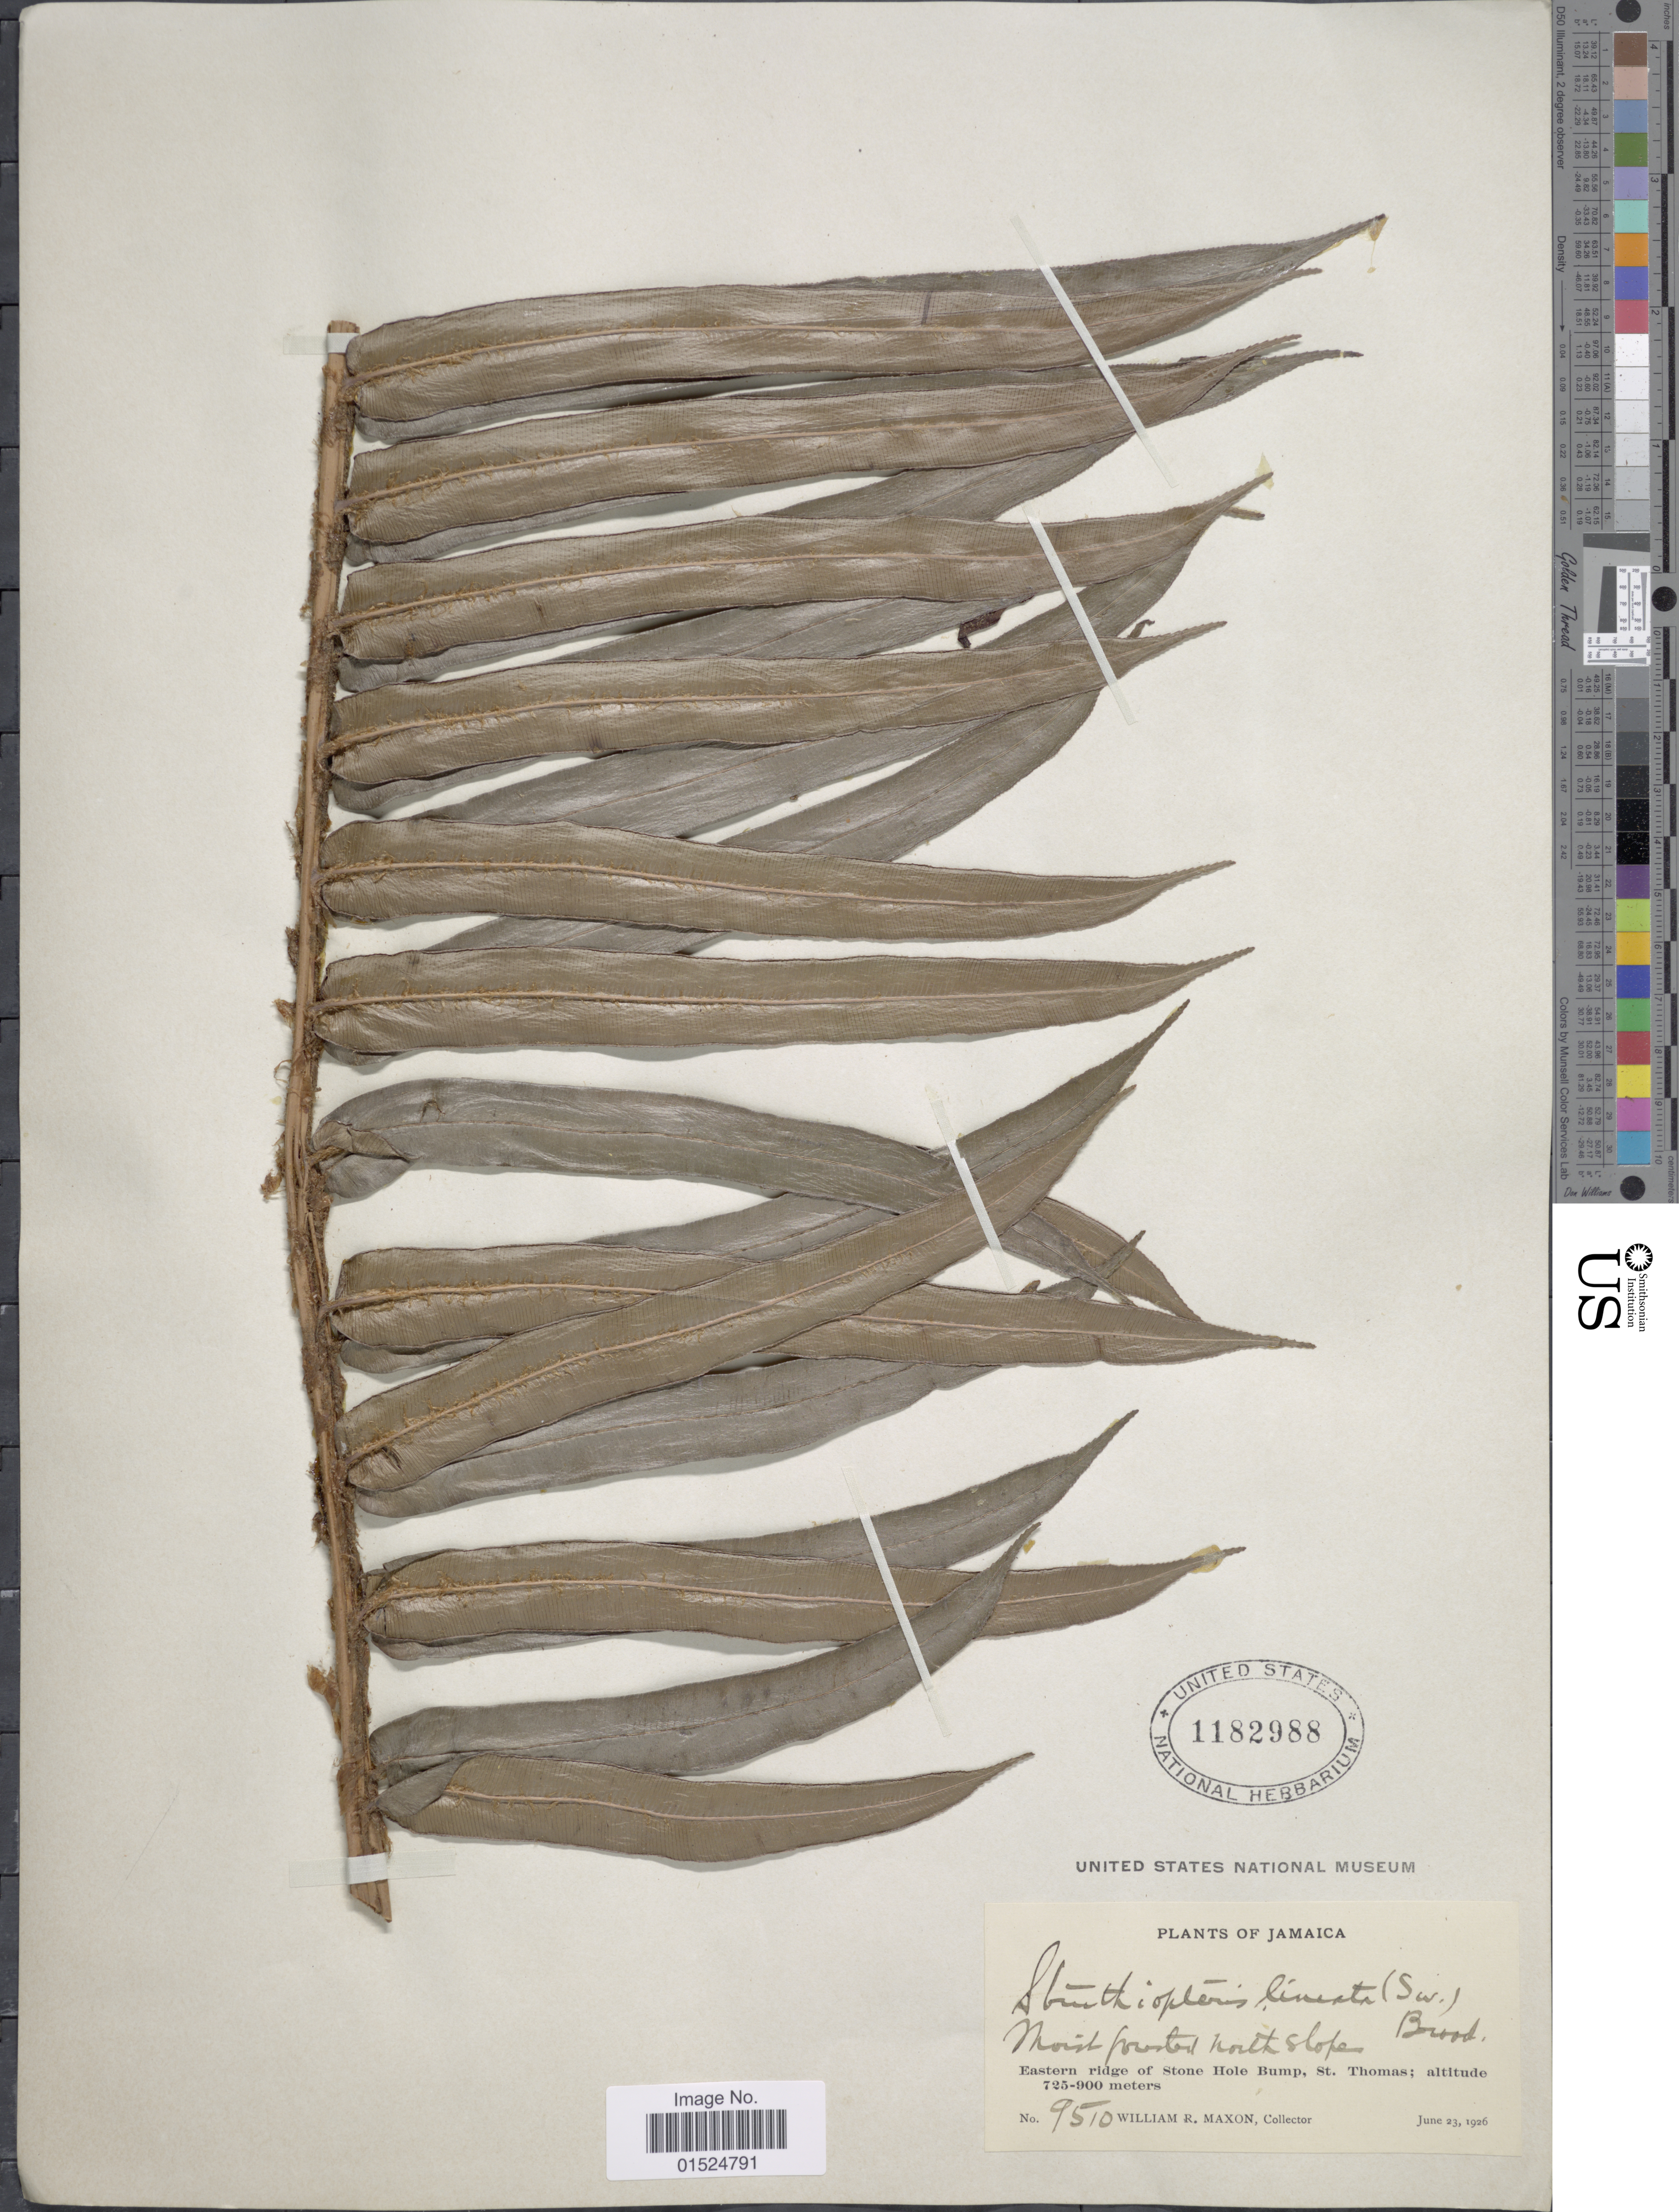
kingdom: Plantae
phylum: Tracheophyta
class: Polypodiopsida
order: Polypodiales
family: Blechnaceae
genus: Blechnum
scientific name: Blechnum lineatum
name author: (Sw.) C. Chr.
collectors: W. R. Maxon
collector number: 9510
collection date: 1926-06-23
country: Jamaica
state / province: Saint Thomas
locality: Eastern ridge of Stone Hole Bump, St. Thomas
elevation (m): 725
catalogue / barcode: US 1182988